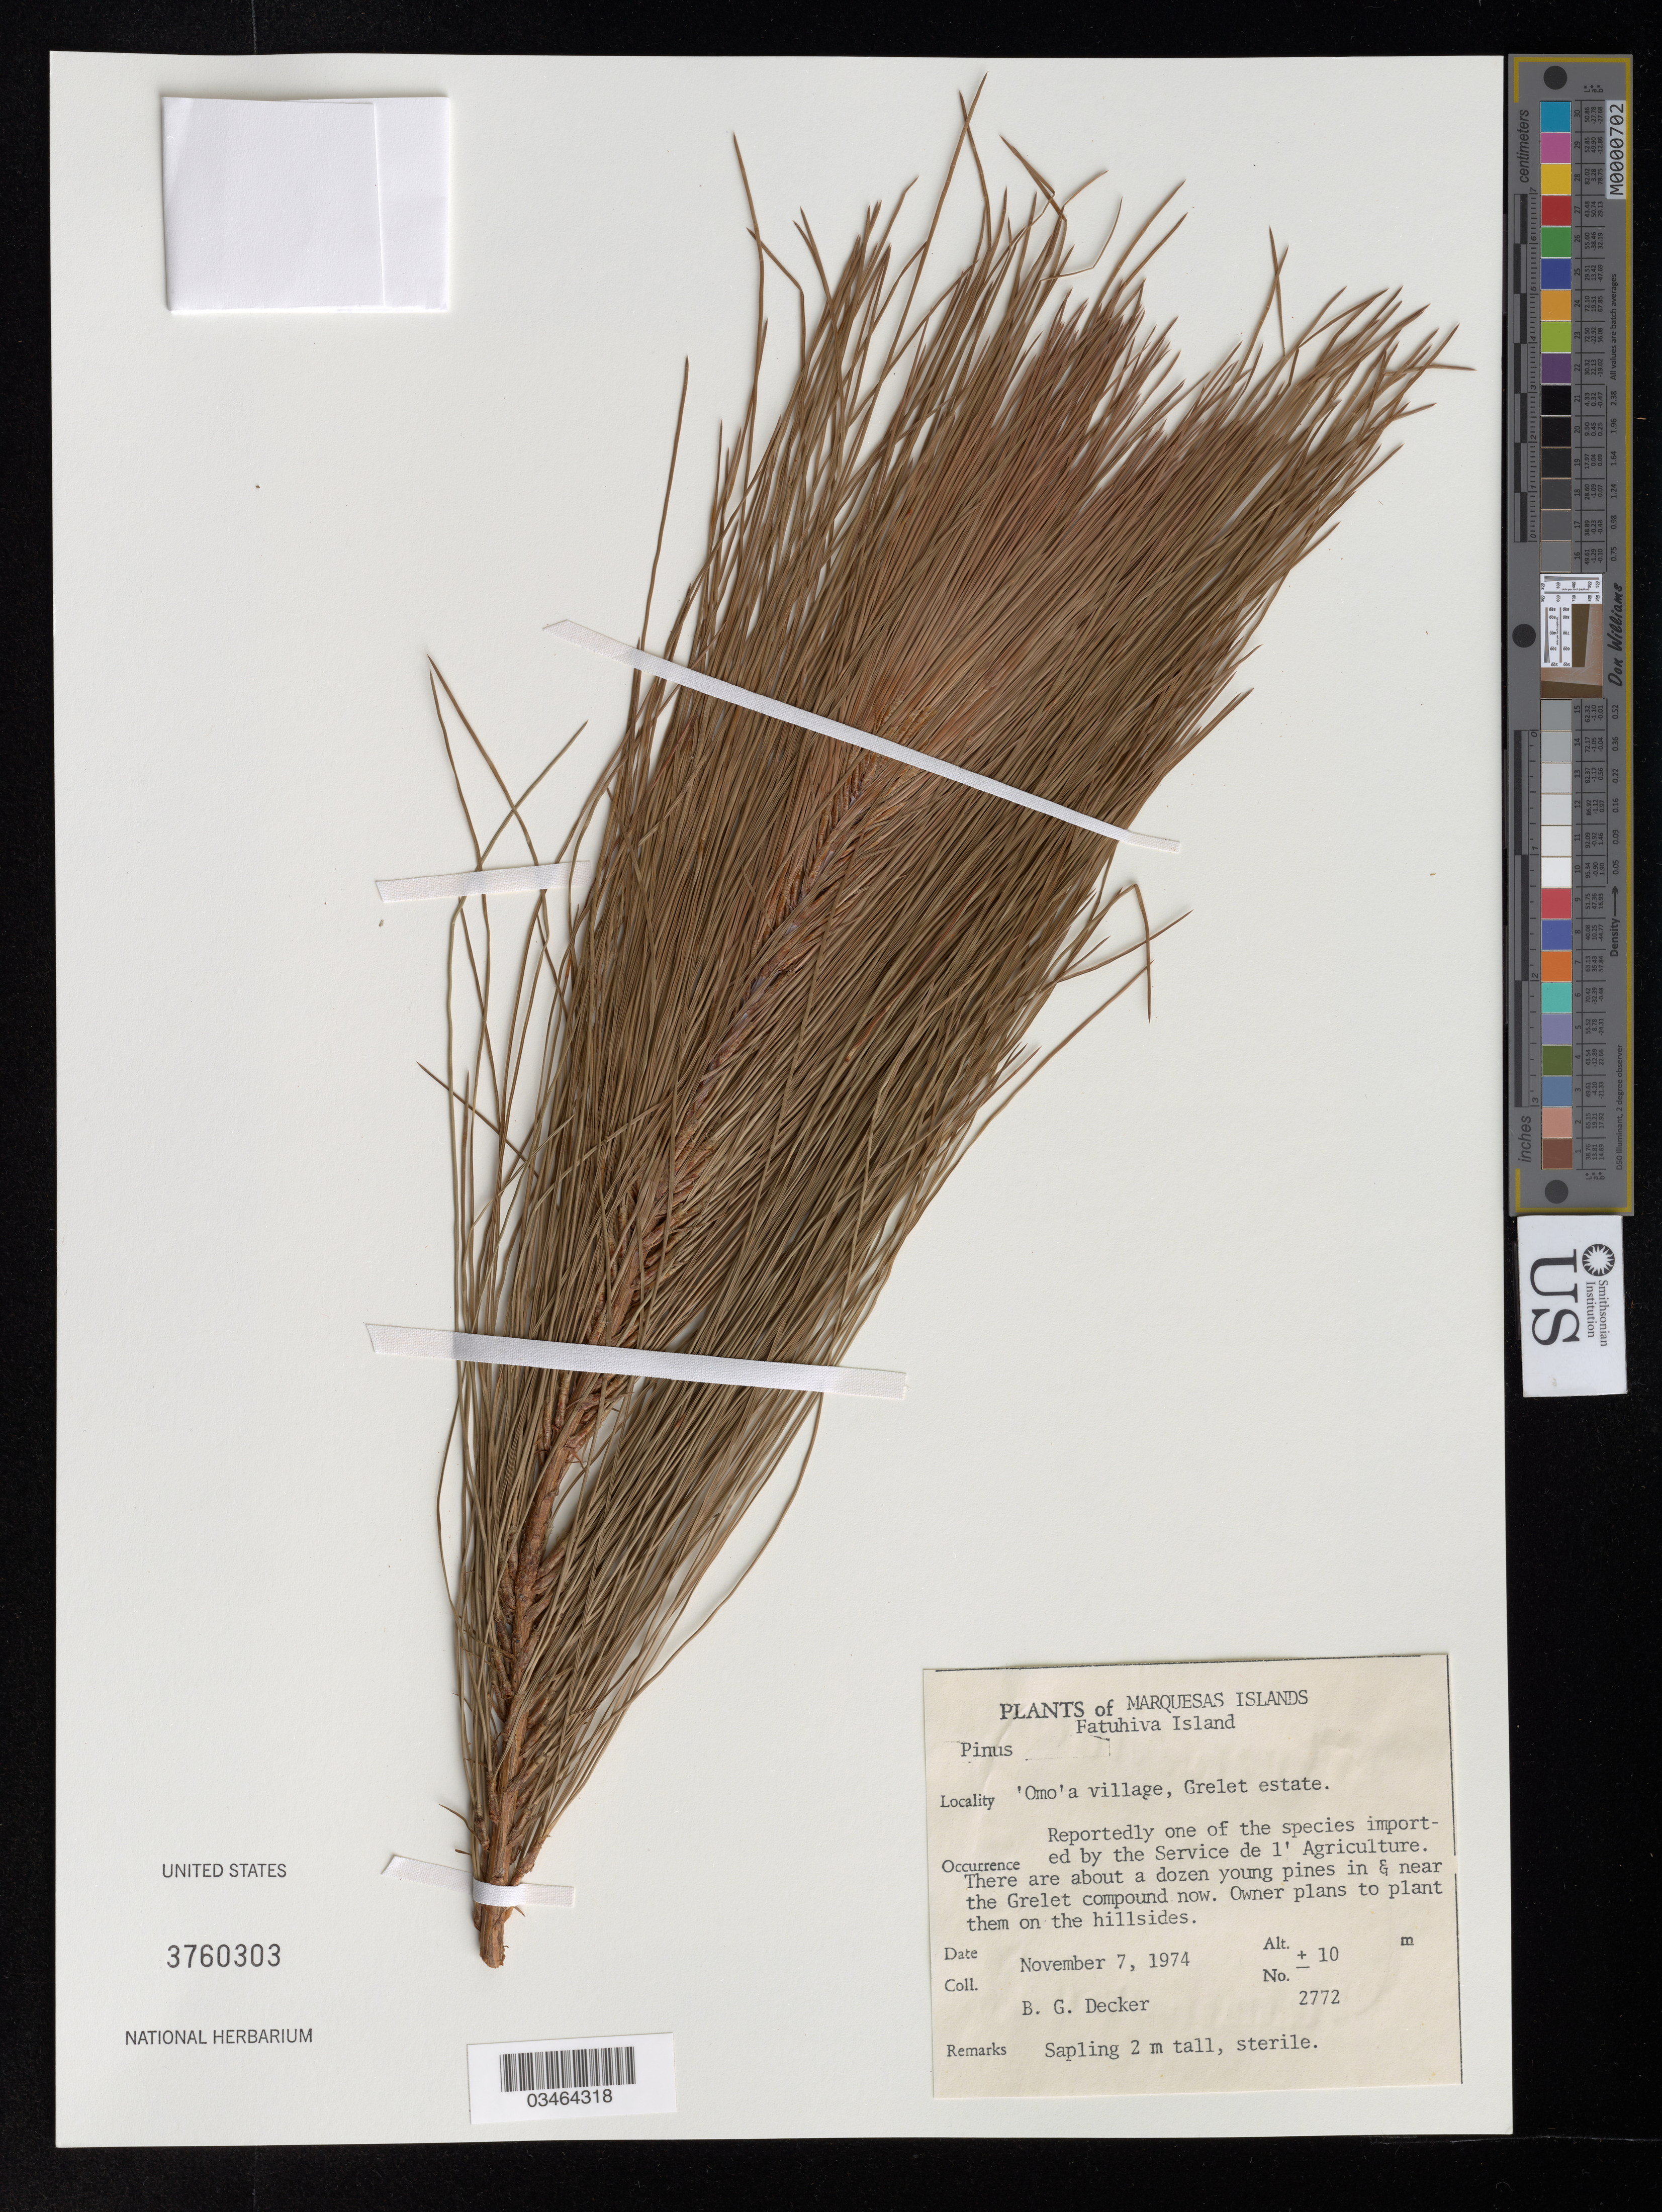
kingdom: Plantae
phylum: Tracheophyta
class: Pinopsida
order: Pinales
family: Pinaceae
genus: Pinus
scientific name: Pinus sp.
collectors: B. Decker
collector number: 2772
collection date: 1974-11-07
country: French Polynesia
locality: Marquesas Islands. Fatuhiva Island. 'Omo' a village, Grelet estate.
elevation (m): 10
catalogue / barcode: US 3760303